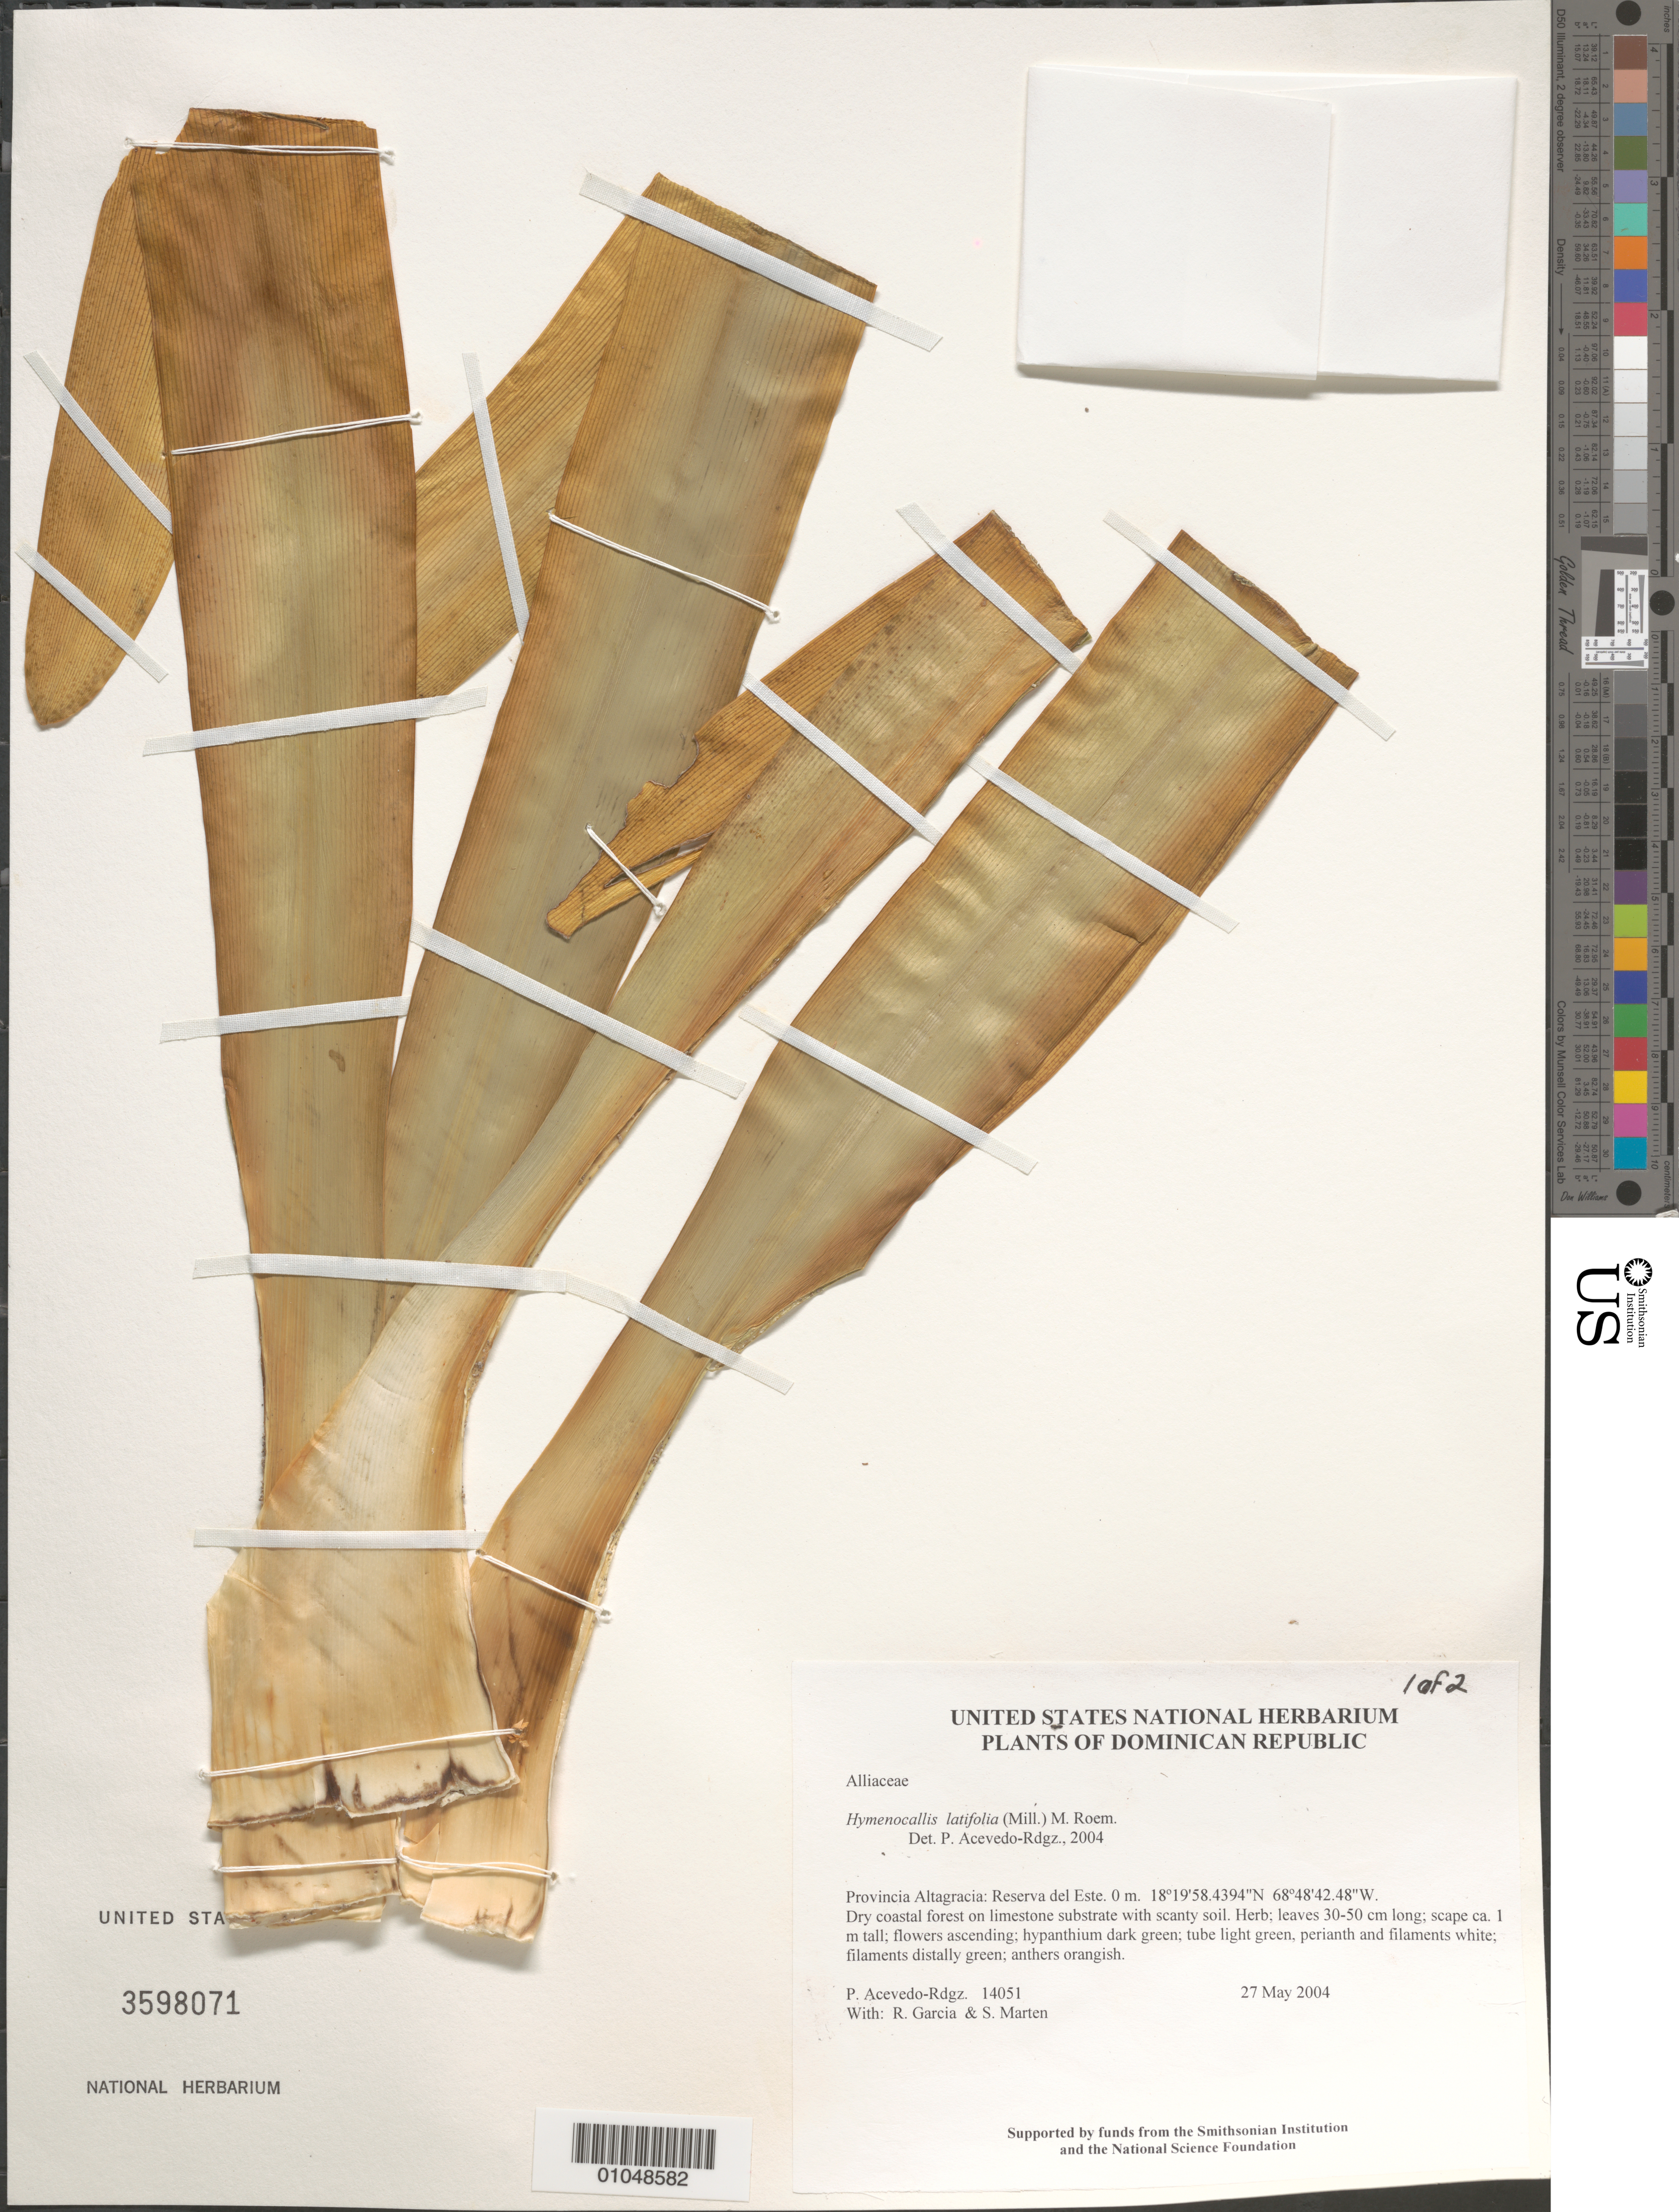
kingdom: Plantae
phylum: Tracheophyta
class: Liliopsida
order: Asparagales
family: Amaryllidaceae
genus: Hymenocallis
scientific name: Hymenocallis latifolia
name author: (Mill.) M. Roem.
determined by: Acevedo-Rodríguez, P., (BOT), Smithsonian Institution - National Museum of Natural History (UNITED STATES)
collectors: P. Acevedo-Rodr., R. G. García & S. Marten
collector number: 14051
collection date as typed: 27 May 2004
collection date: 2004-05-27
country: Dominican Republic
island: Hispaniola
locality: Provincia Altagracia: Reserva del Este.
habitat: Dry coastal forest on limestone substrate with scanty soil.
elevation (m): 0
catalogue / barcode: US 3598071